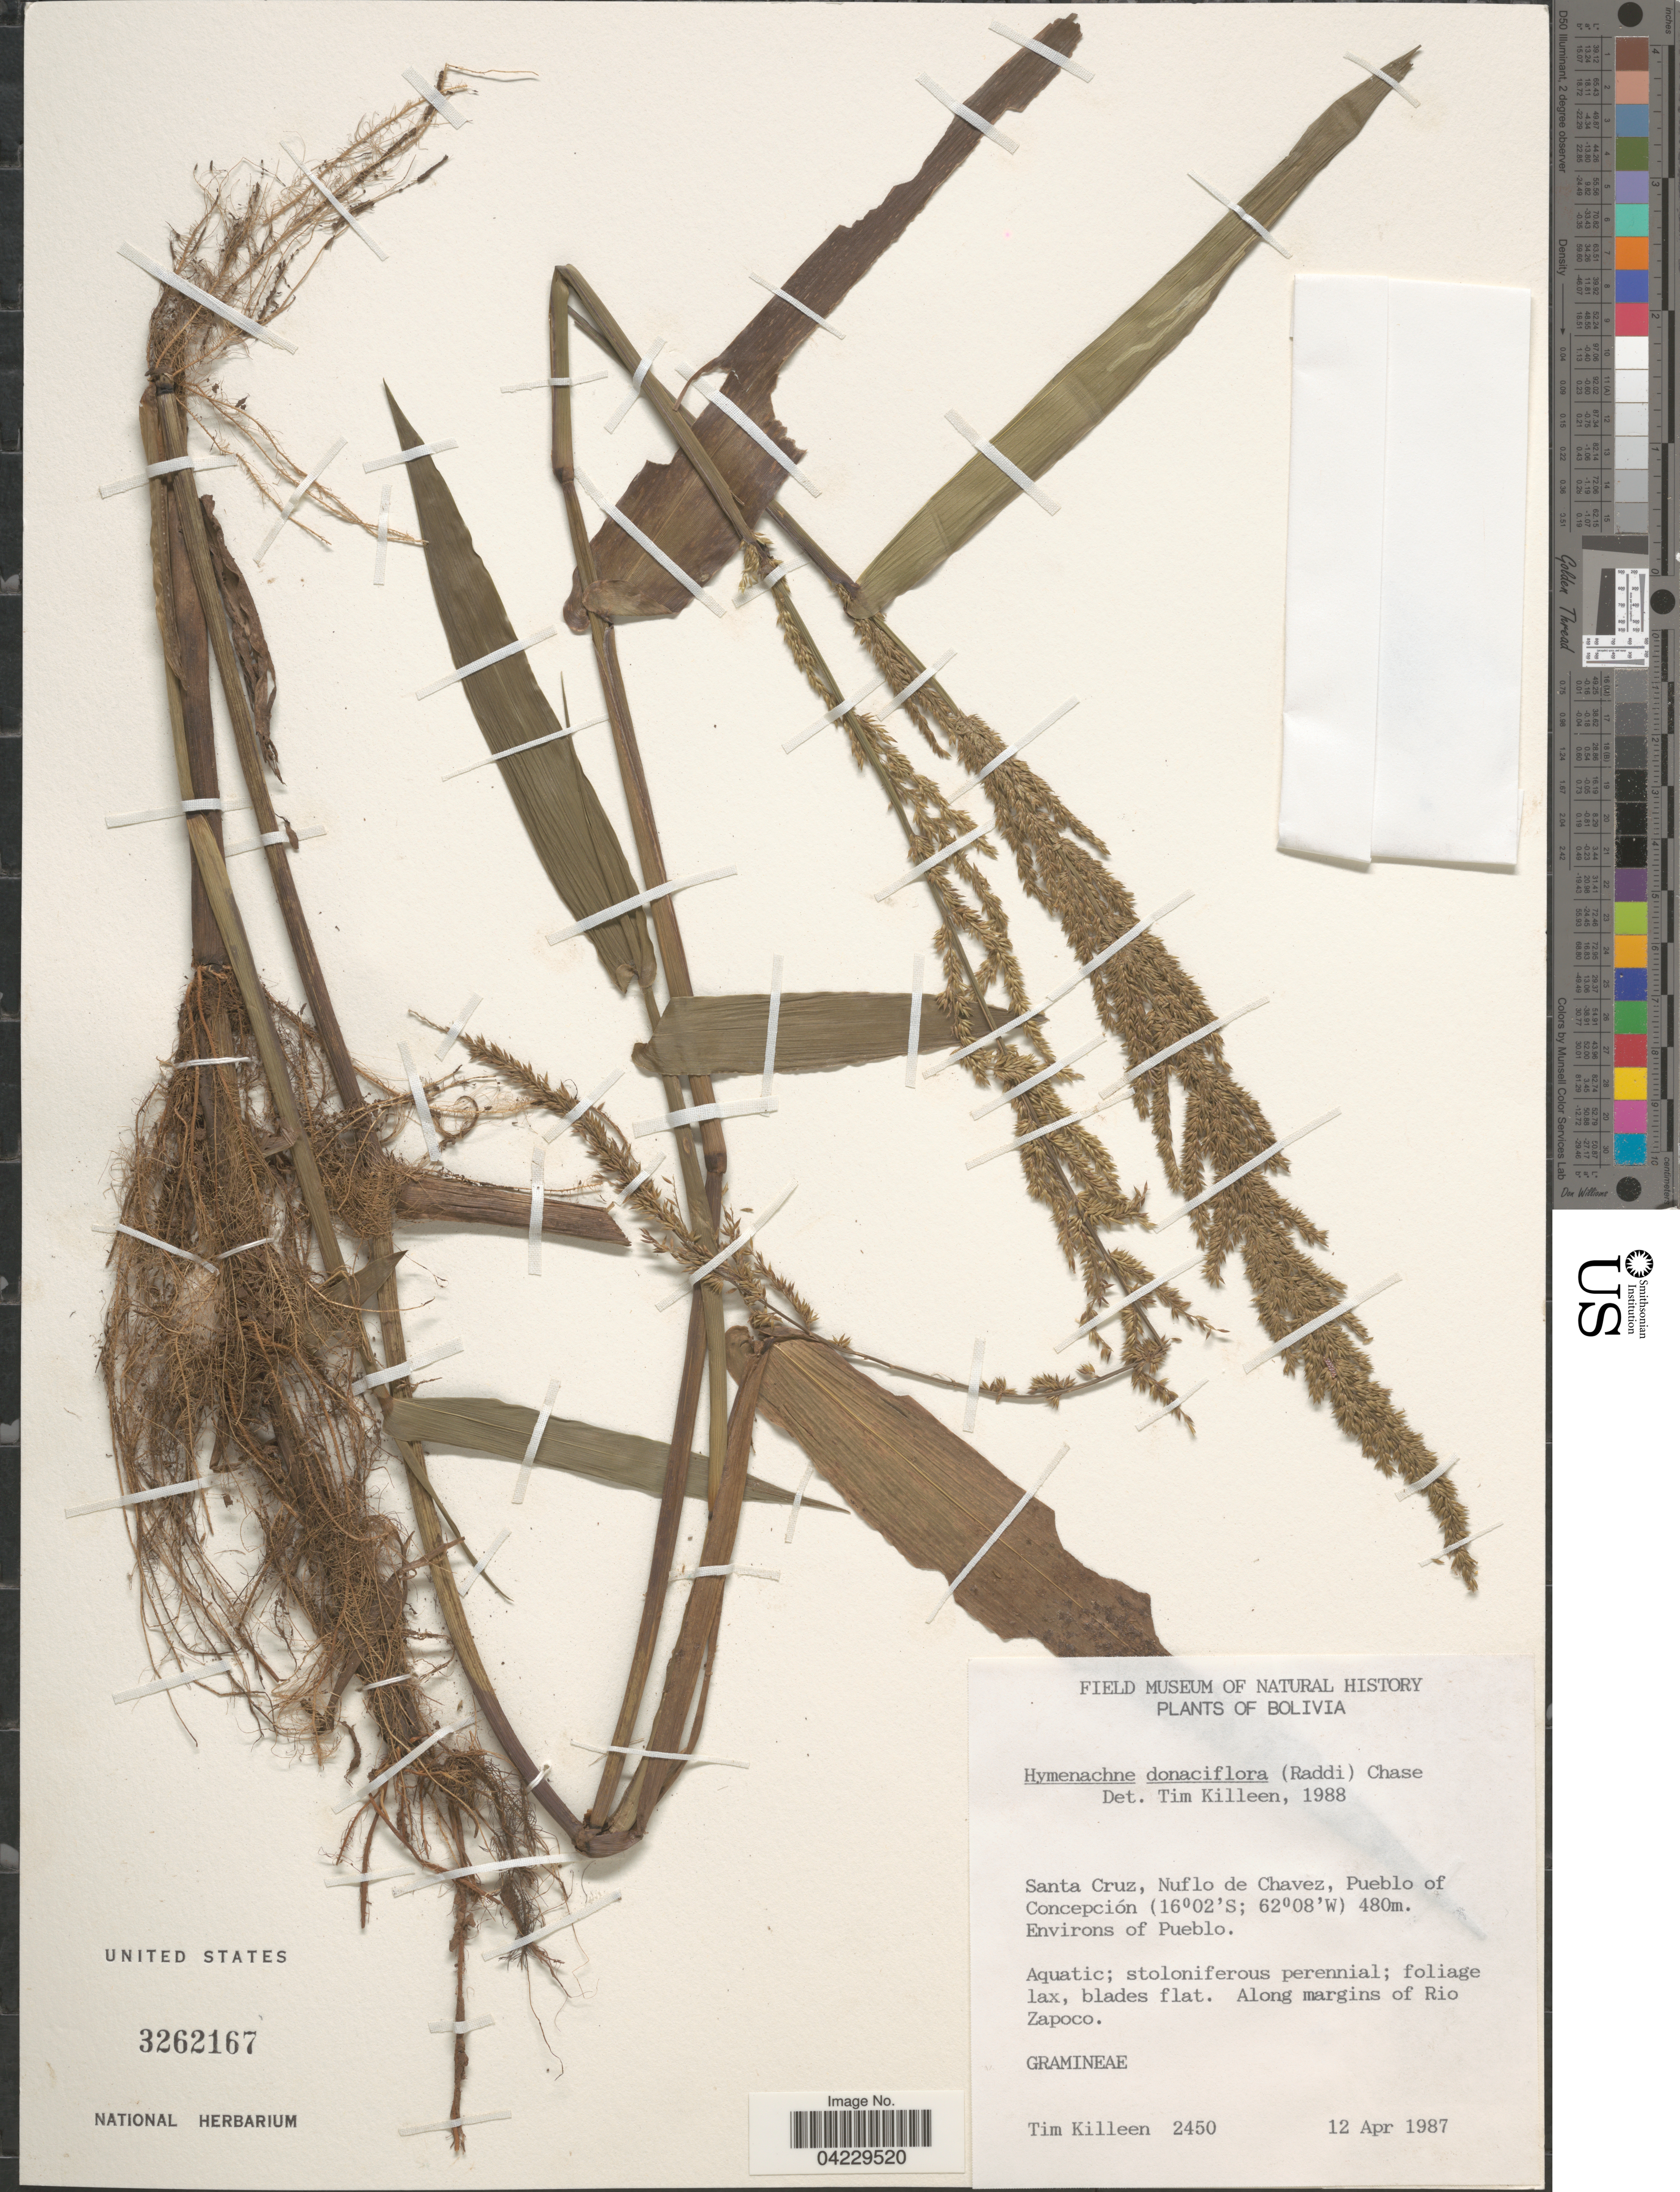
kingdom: Plantae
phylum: Tracheophyta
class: Liliopsida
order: Poales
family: Poaceae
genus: Hymenachne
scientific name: Hymenachne donacifolia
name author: (Raddi) Chase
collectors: T. J. Killeen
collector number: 2450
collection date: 1987-04-12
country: Bolivia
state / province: Santa Cruz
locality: Nuflo de Chavez, Pueblo of Concepción. Environs of Pueblo.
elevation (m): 480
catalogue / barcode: US 3262167